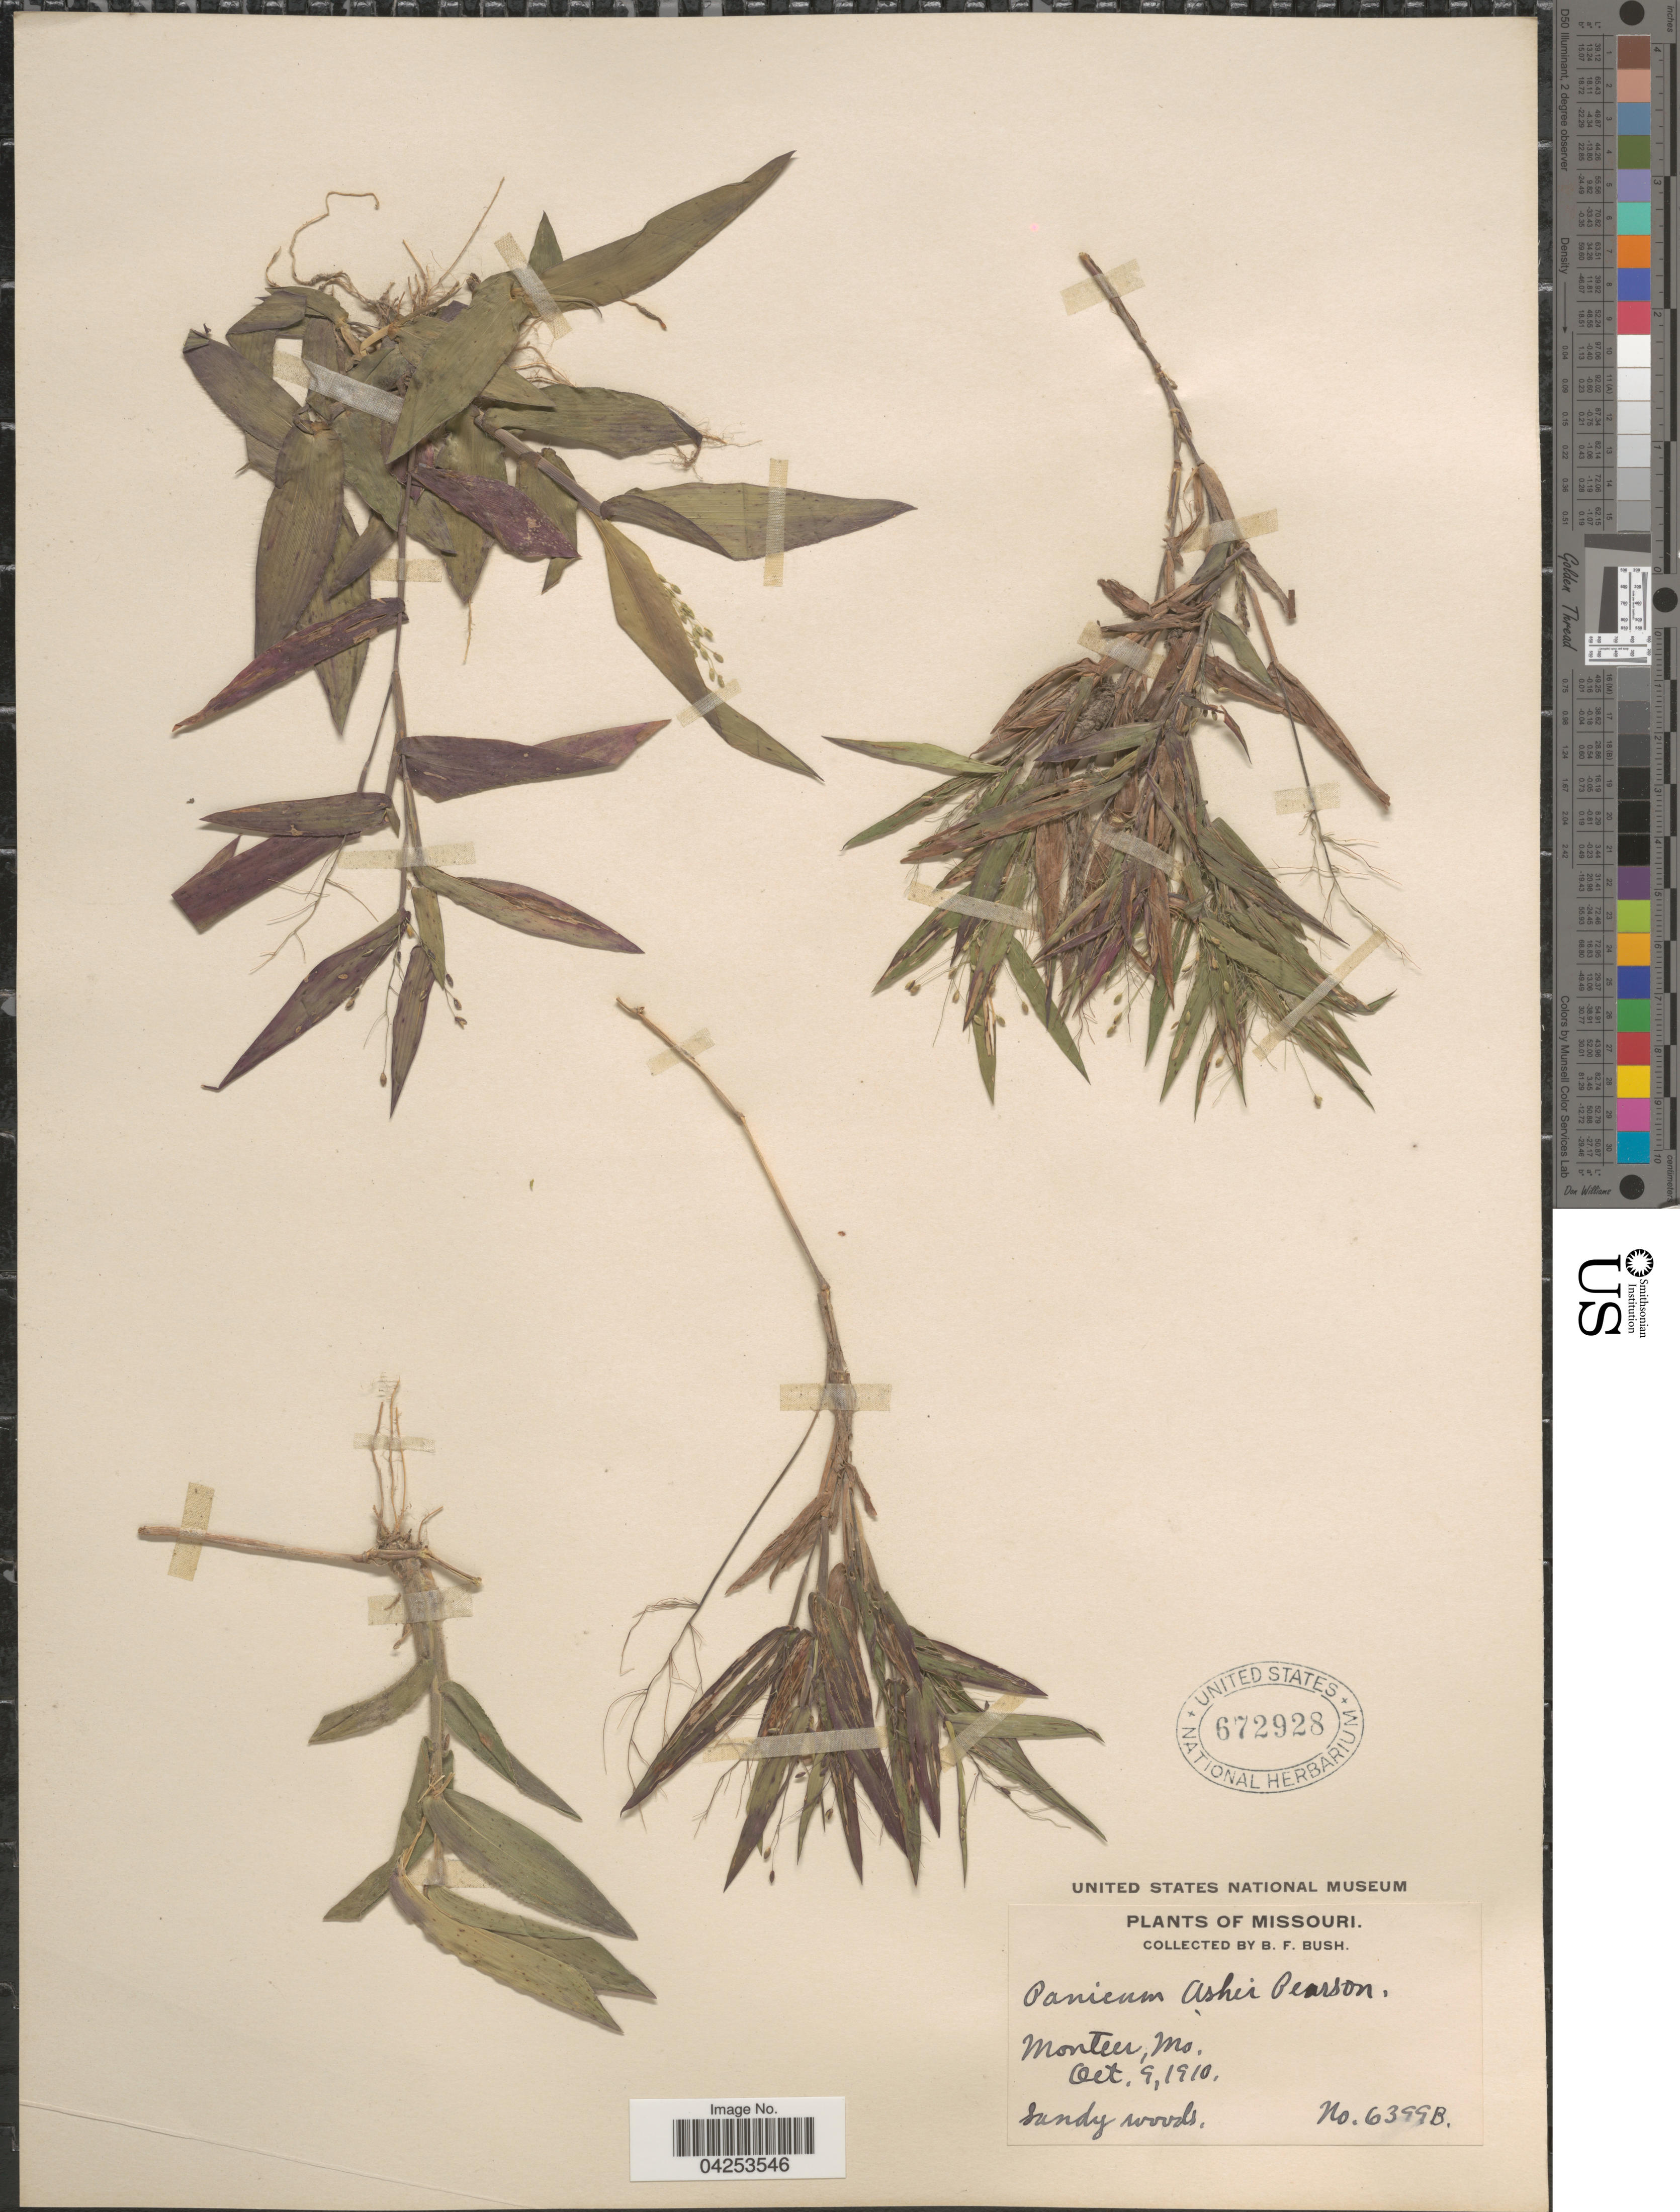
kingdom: Plantae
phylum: Tracheophyta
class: Liliopsida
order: Poales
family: Poaceae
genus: Dichanthelium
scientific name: Dichanthelium commutatum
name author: (Schult.) Gould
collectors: B. F. Bush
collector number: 6399B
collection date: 1910-10-09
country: United States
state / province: Missouri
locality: Monteer.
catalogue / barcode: US 672928